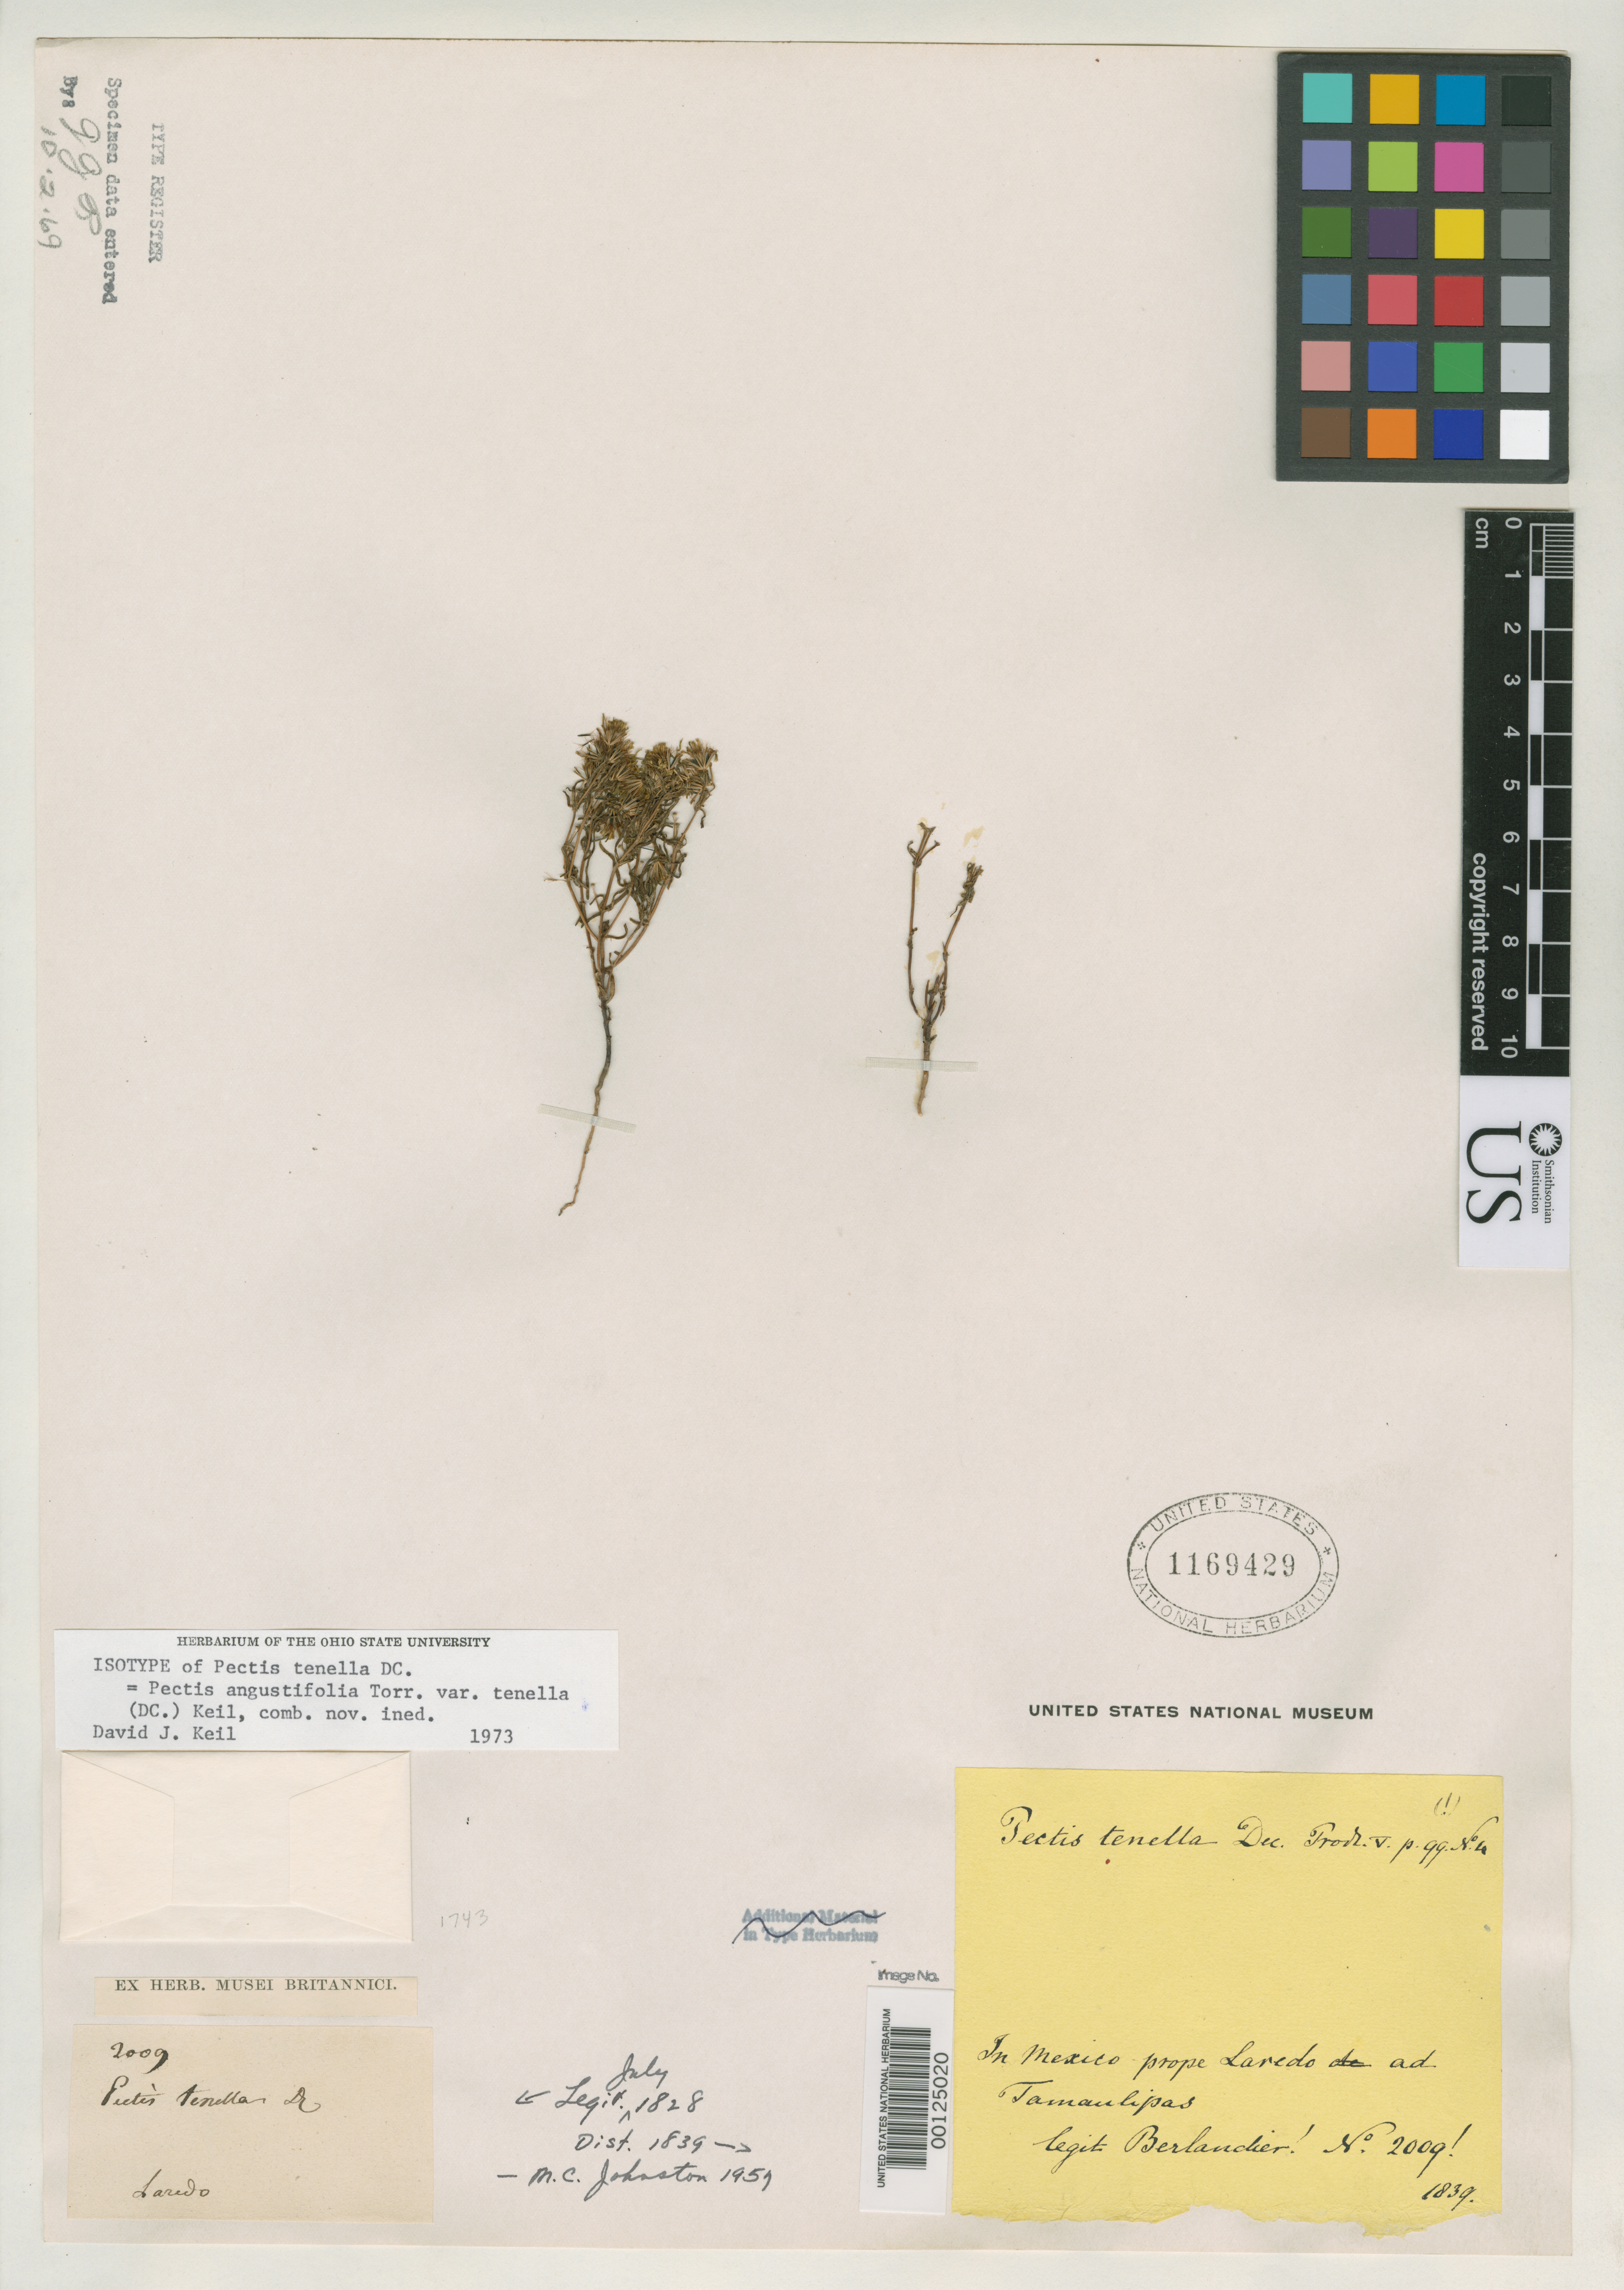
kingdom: Plantae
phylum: Tracheophyta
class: Magnoliopsida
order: Asterales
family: Asteraceae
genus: Pectis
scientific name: Pectis tenella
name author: DC.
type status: Isotype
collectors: J. L. Berlandier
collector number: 2009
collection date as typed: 1839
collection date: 1839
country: Mexico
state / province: Tamaulipas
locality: Near Laredo.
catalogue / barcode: US 1169429